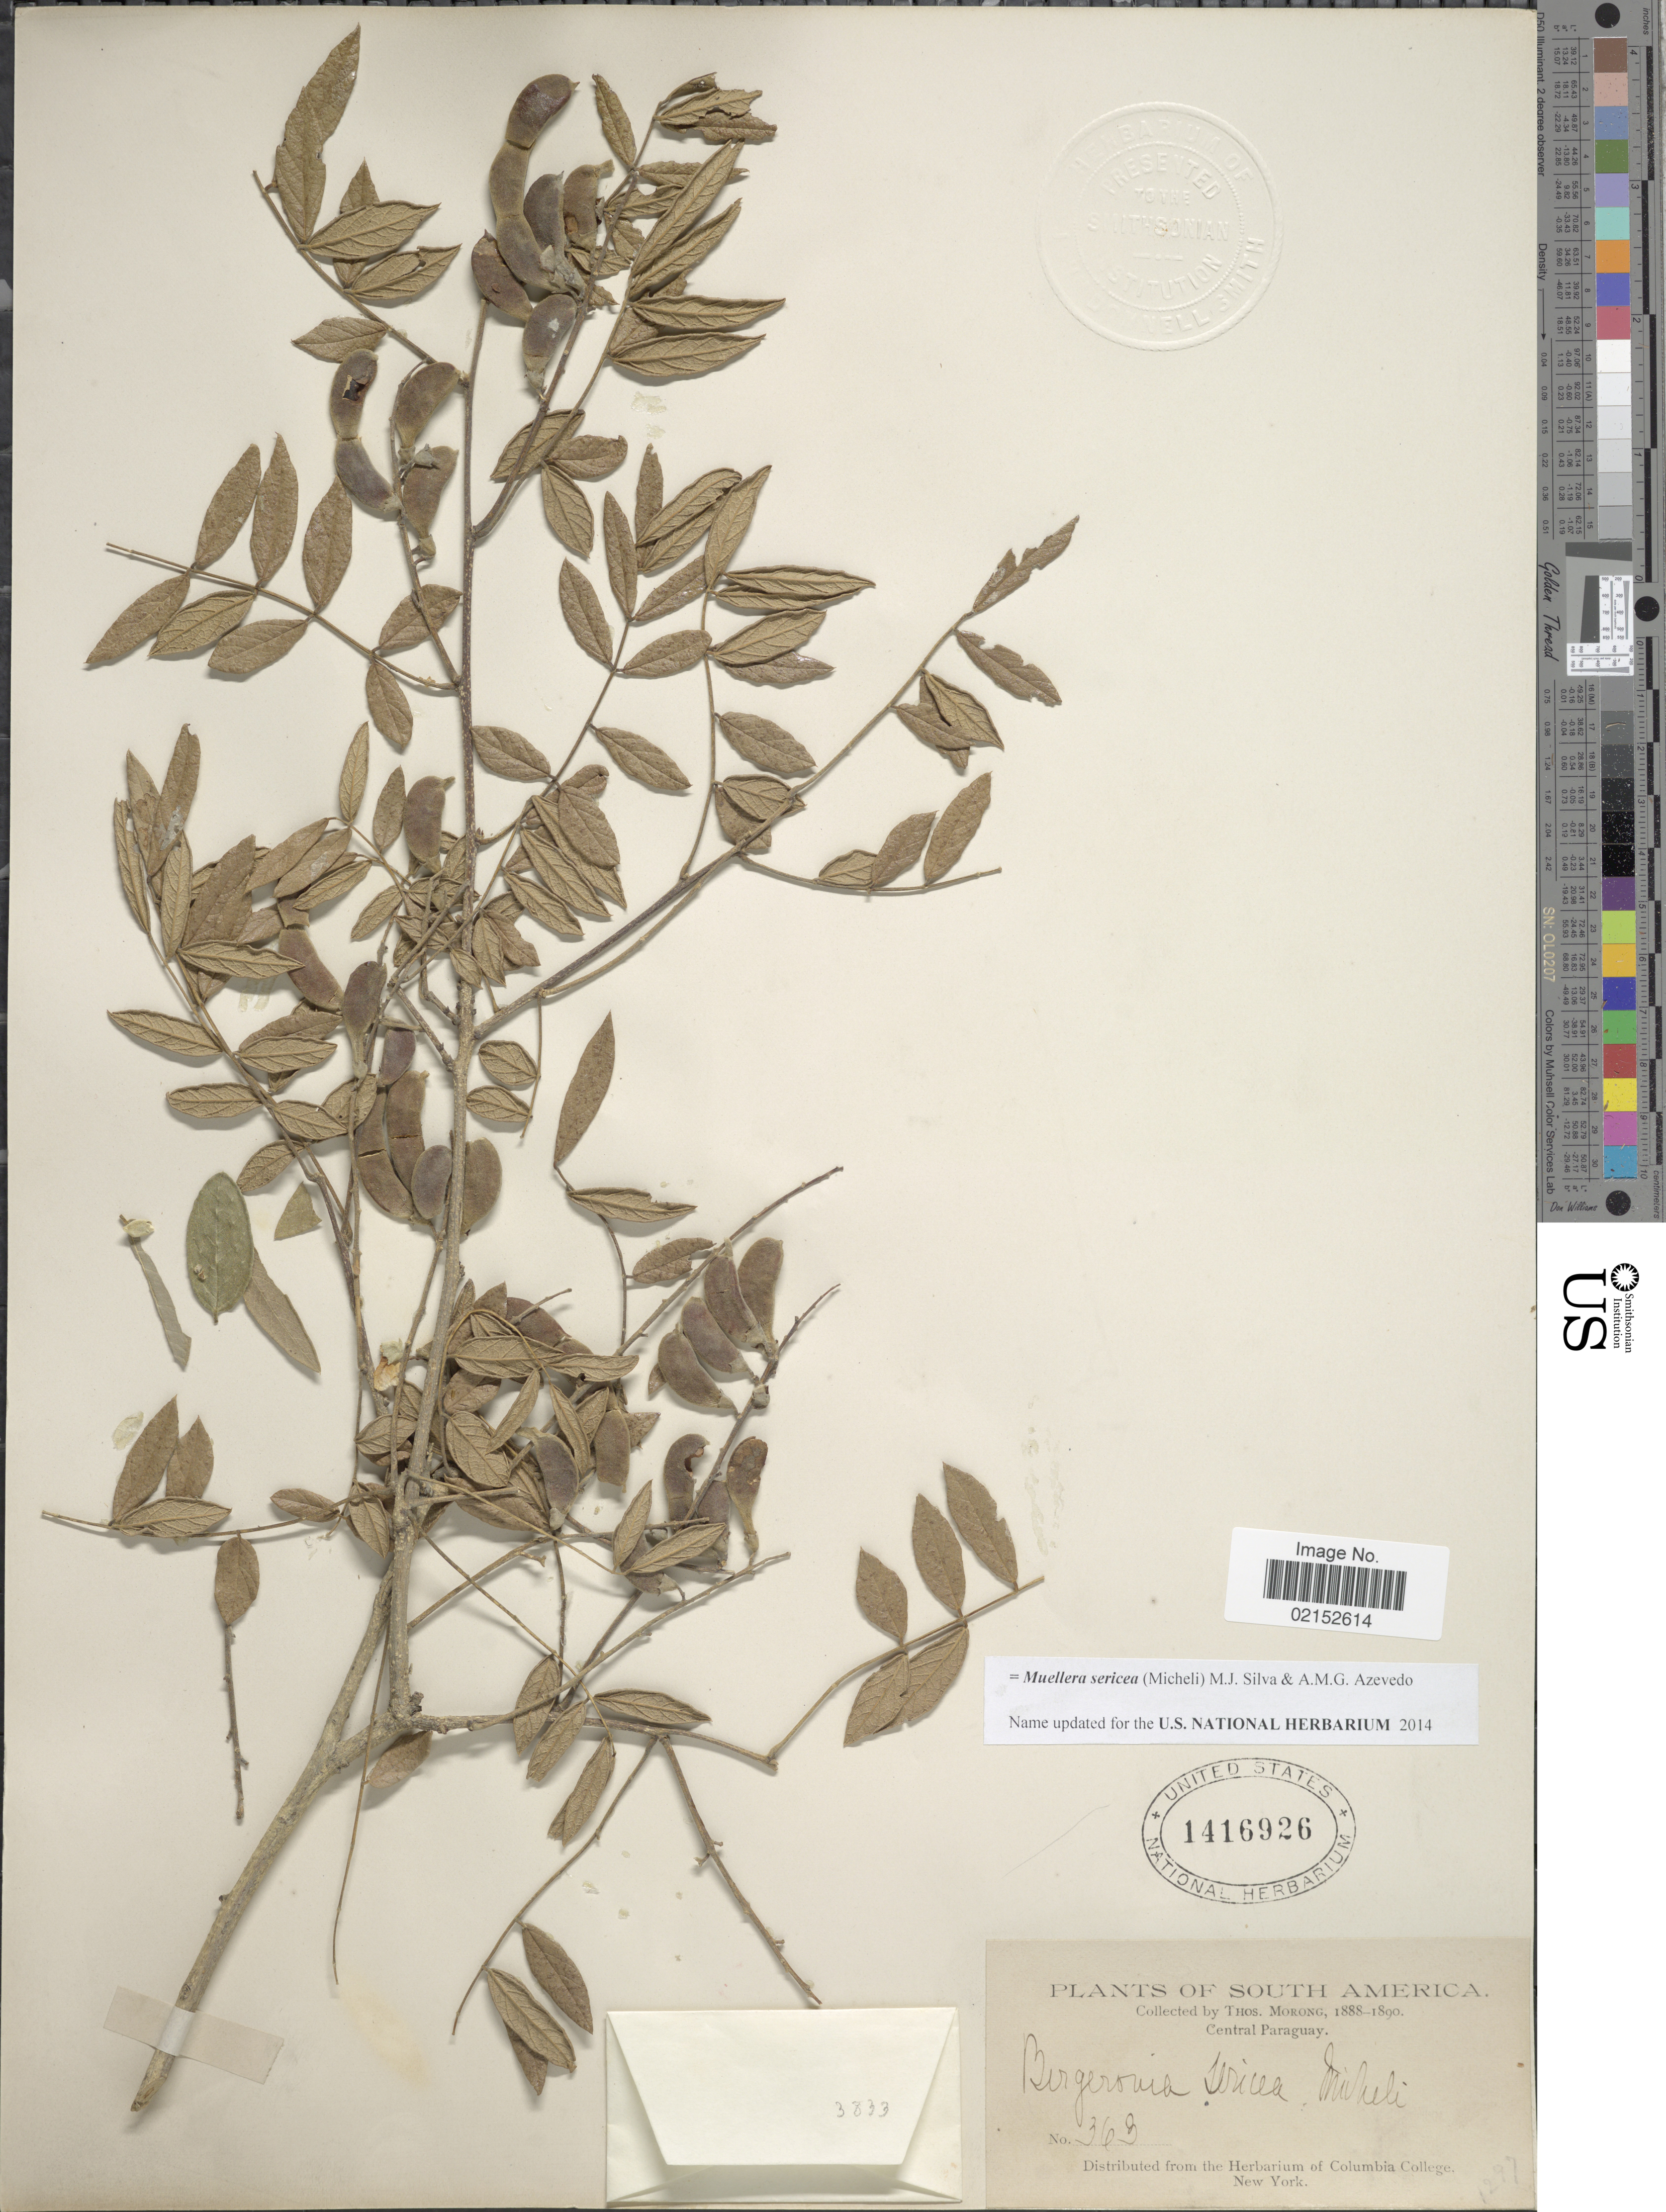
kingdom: Plantae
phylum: Tracheophyta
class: Magnoliopsida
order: Fabales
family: Fabaceae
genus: Muellera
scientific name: Muellera sericea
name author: (Micheli) M.J. Silva & A.M.G. Azevedo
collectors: T. Morong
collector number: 363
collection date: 1888/1890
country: Paraguay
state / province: Central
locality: Central Paraguay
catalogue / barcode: US 1416926